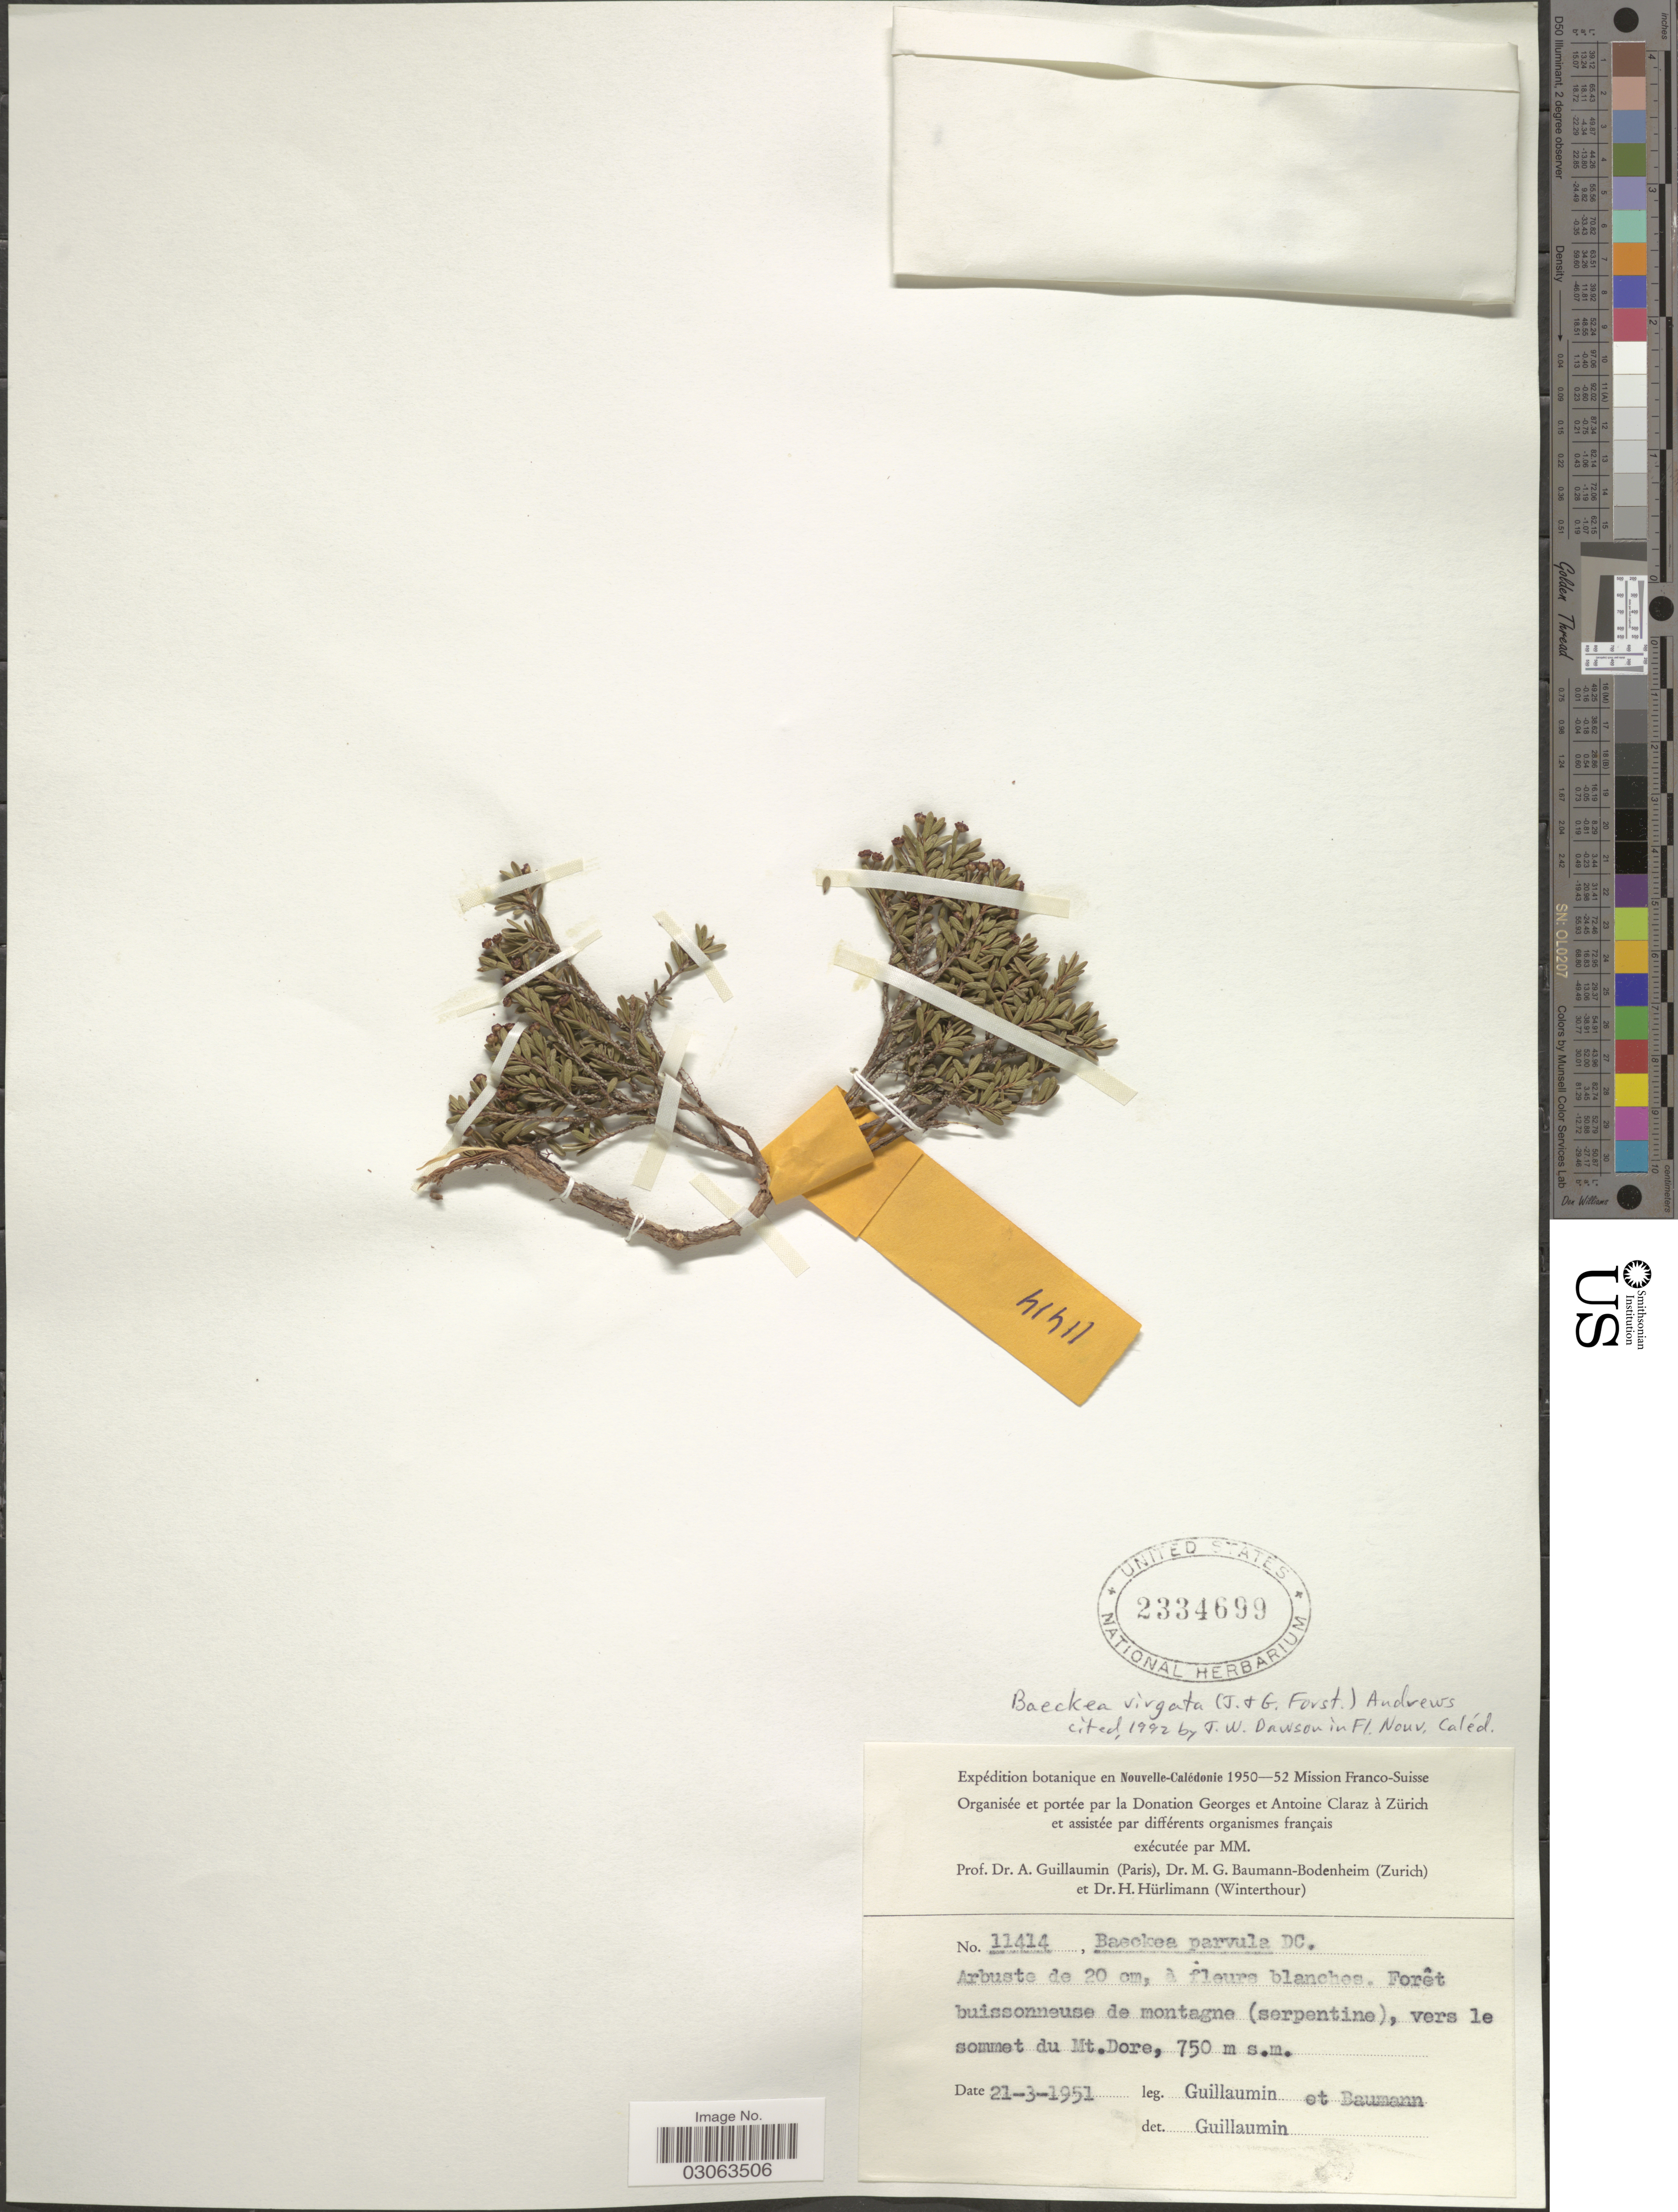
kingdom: Plantae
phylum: Tracheophyta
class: Magnoliopsida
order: Myrtales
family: Myrtaceae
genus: Sannantha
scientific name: Sannantha virgata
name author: (J.R. Forst. & G. Forst.) P.G. Wilson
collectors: A. Guillaumin & M. G. Baumann-Bodenheim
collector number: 11414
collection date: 1951-03-21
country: New Caledonia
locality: Vers le sommet du Mt. Dore.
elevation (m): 750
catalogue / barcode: US 2334699